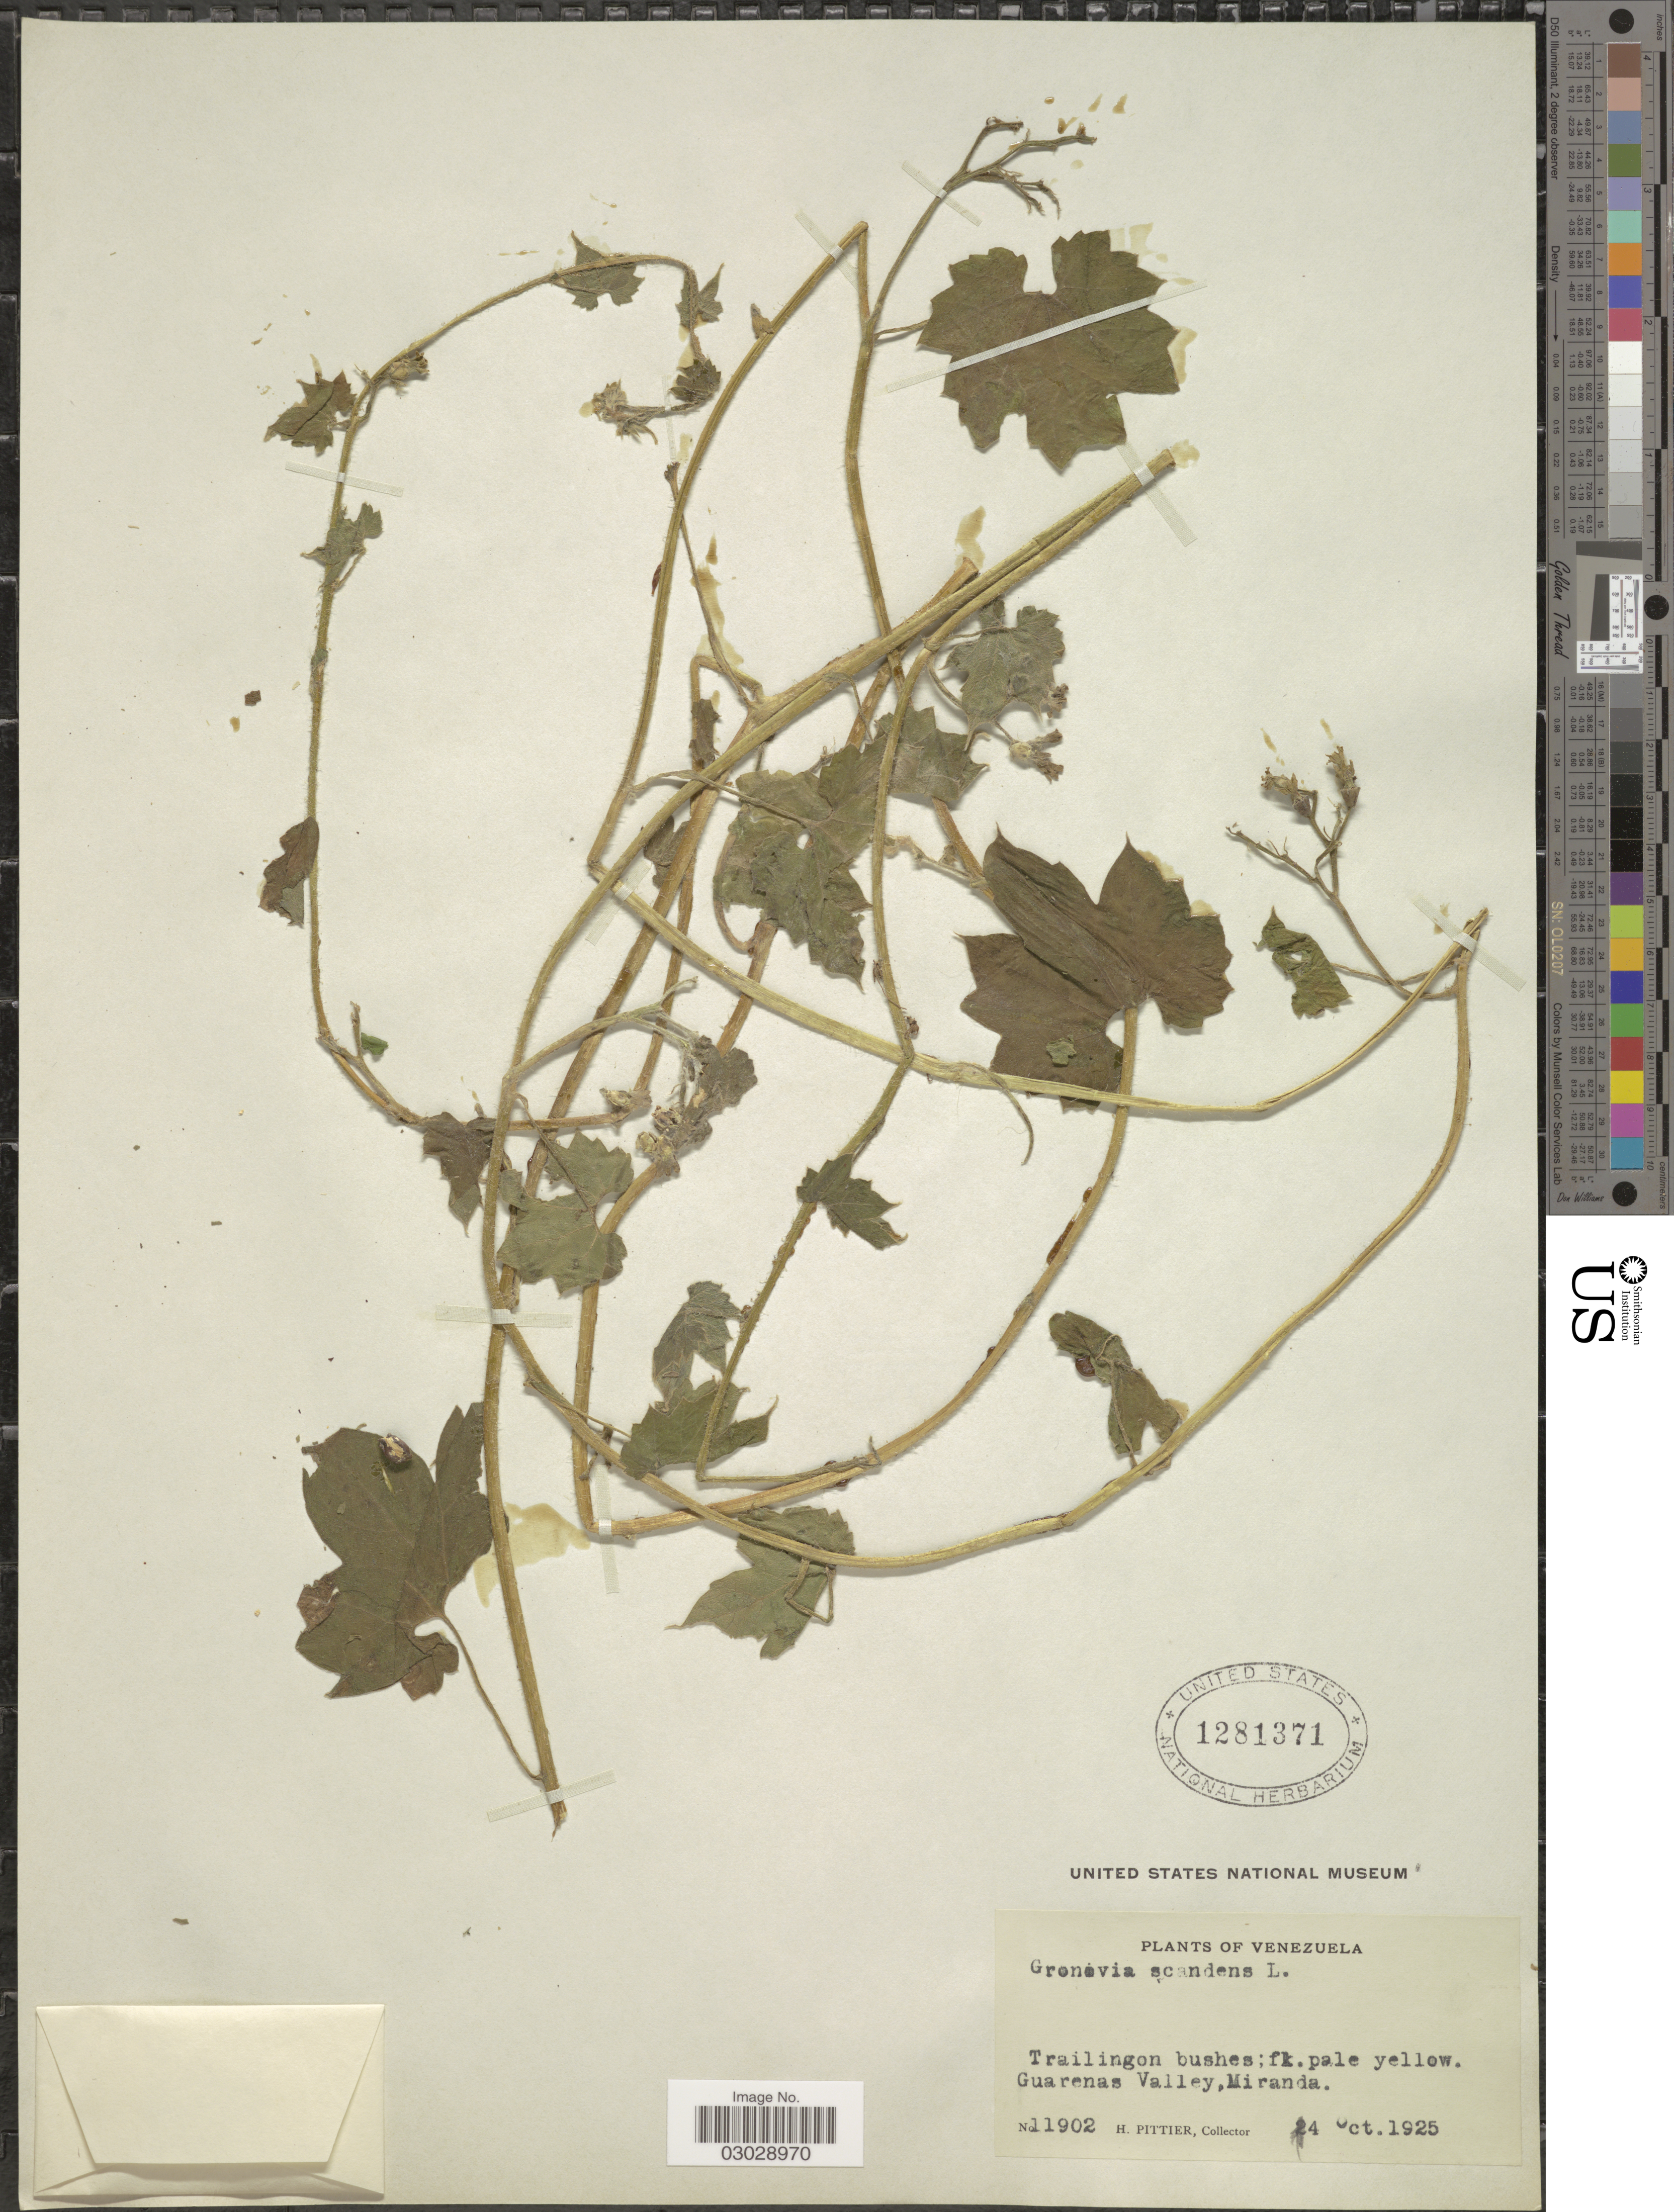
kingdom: Plantae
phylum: Tracheophyta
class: Magnoliopsida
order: Cornales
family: Loasaceae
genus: Gronovia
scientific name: Gronovia scandens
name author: L.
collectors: H. F. Pittier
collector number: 11902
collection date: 1925-10-04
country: Venezuela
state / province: Miranda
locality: Guarenas Valley.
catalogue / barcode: US 1281371